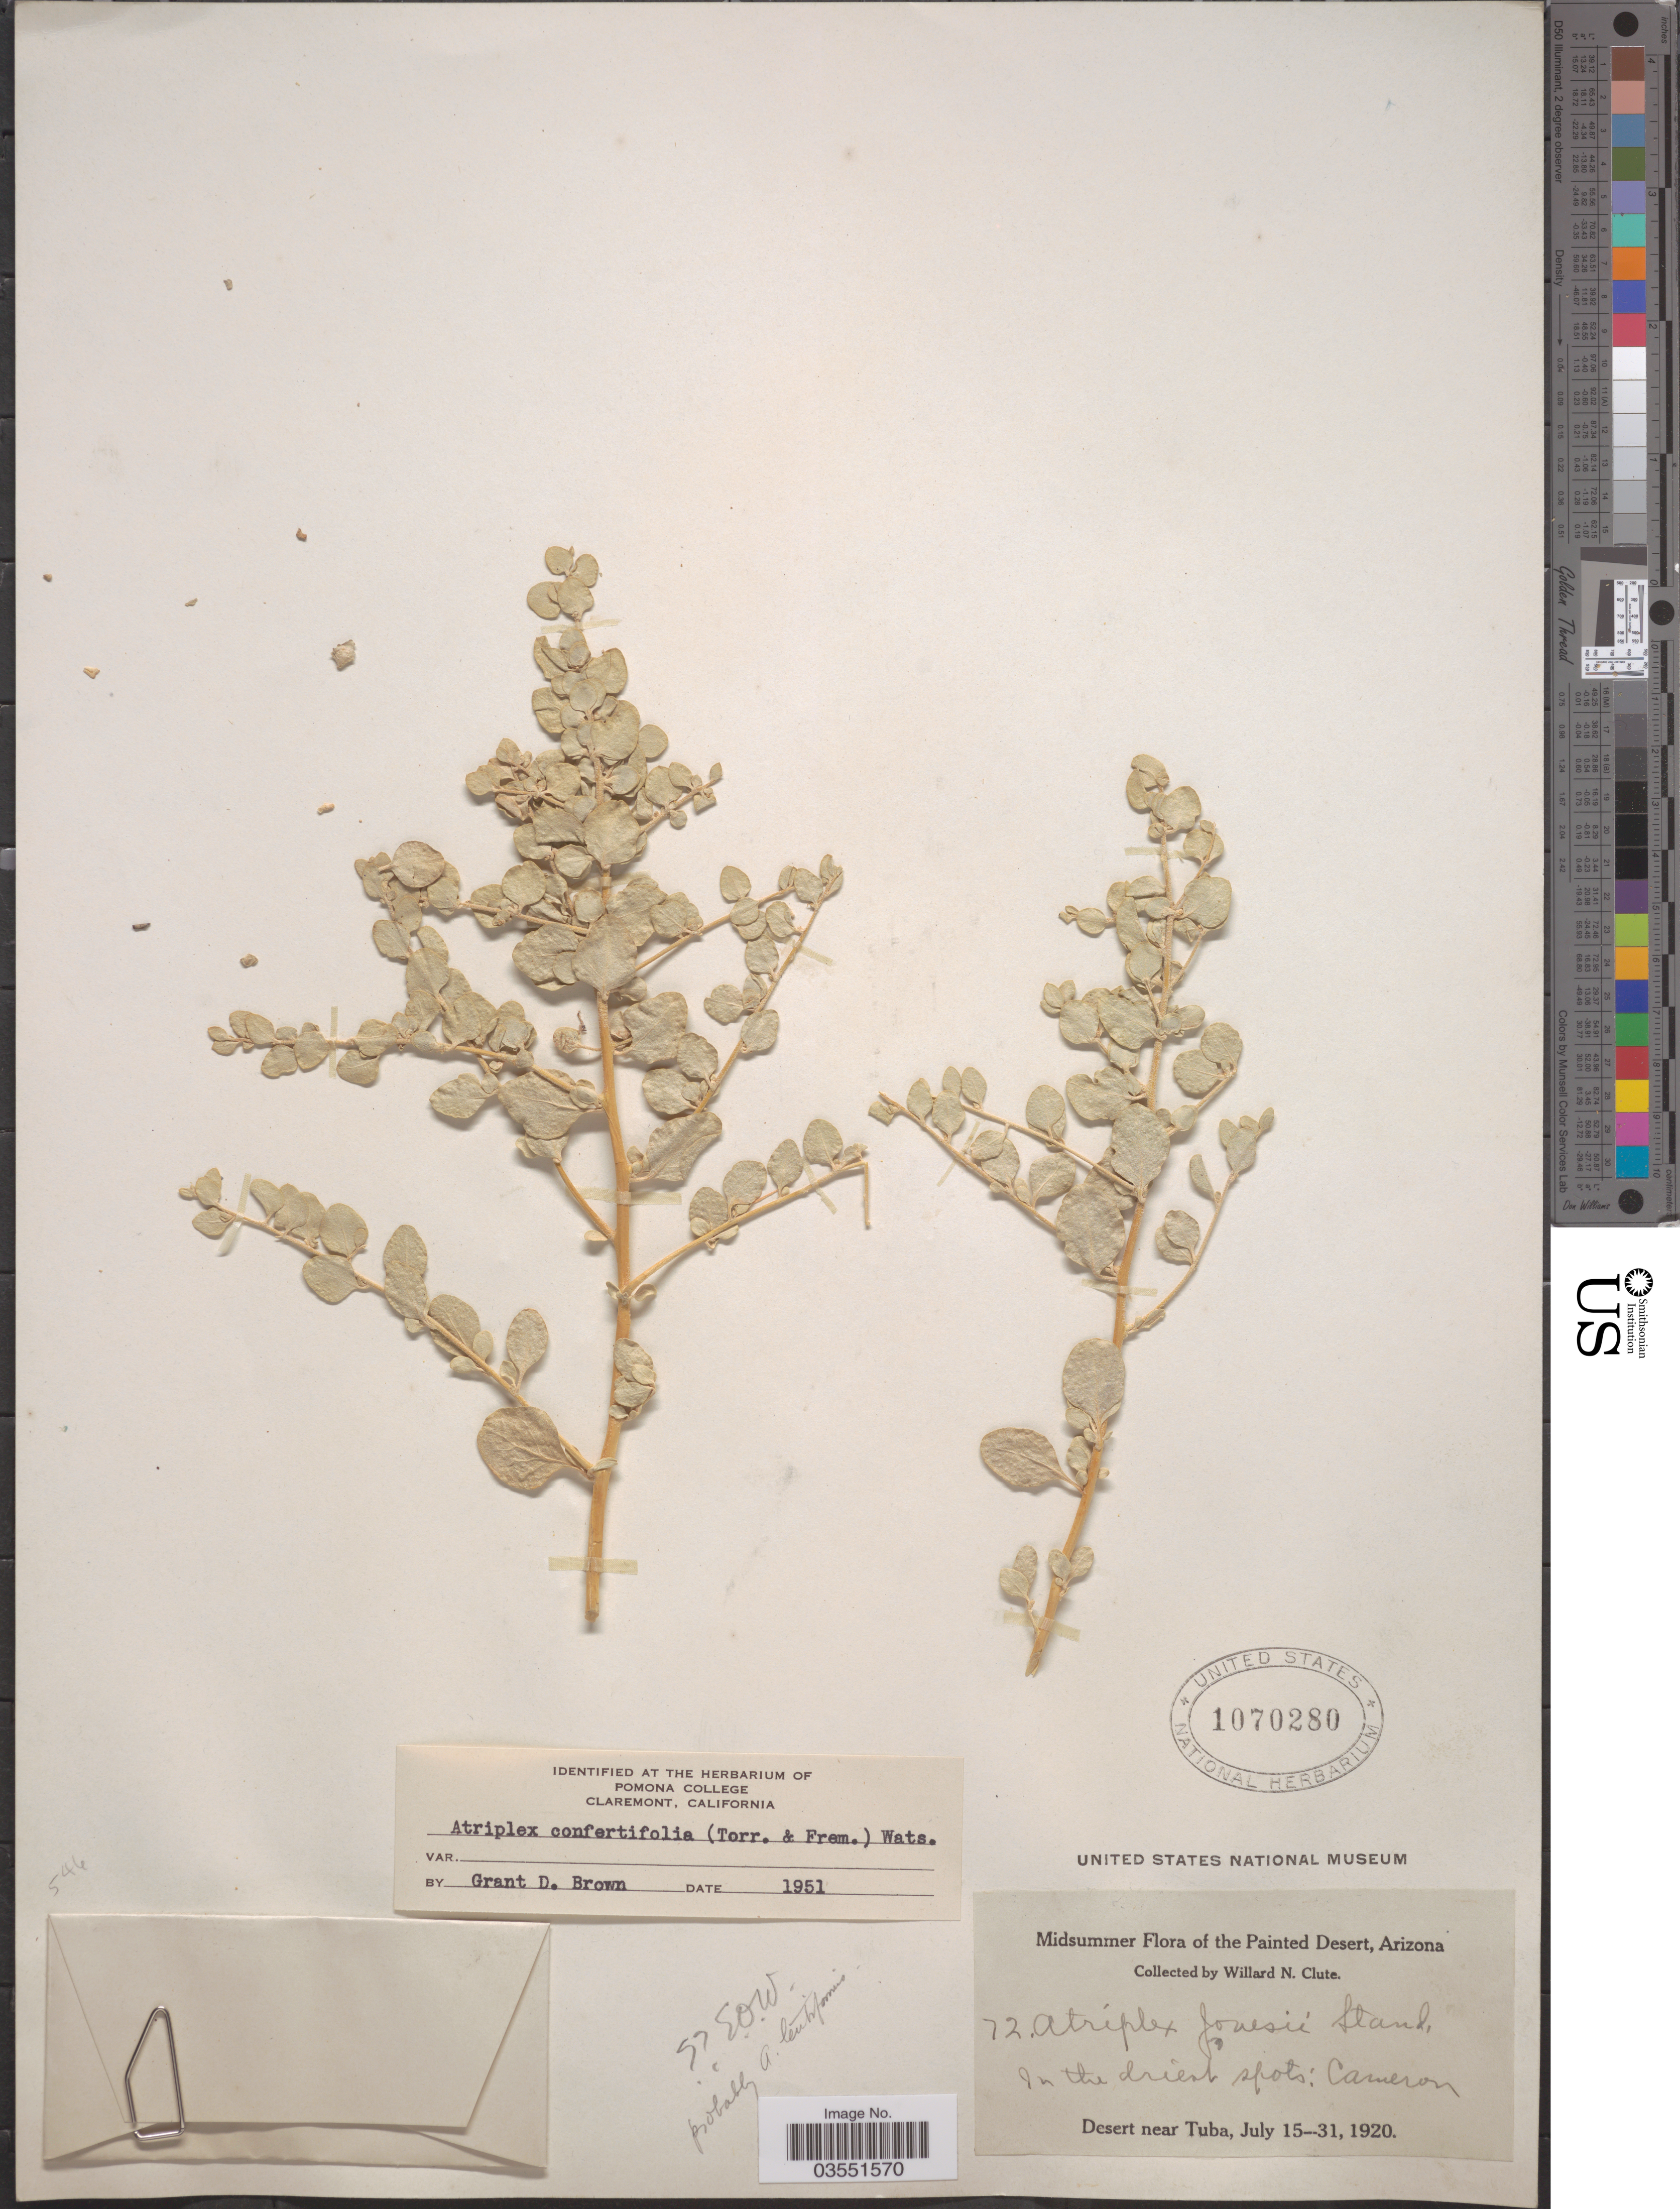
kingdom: Plantae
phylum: Tracheophyta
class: Magnoliopsida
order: Caryophyllales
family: Amaranthaceae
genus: Atriplex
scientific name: Atriplex confertifolia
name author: (Torr. & Frém.) S. Watson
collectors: W. N. Clute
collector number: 72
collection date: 1920-07-15/1920-07-31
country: United States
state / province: Arizona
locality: The Painted Desert. In the driest spots: Cameron. Desert near Tuba.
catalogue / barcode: US 1070280